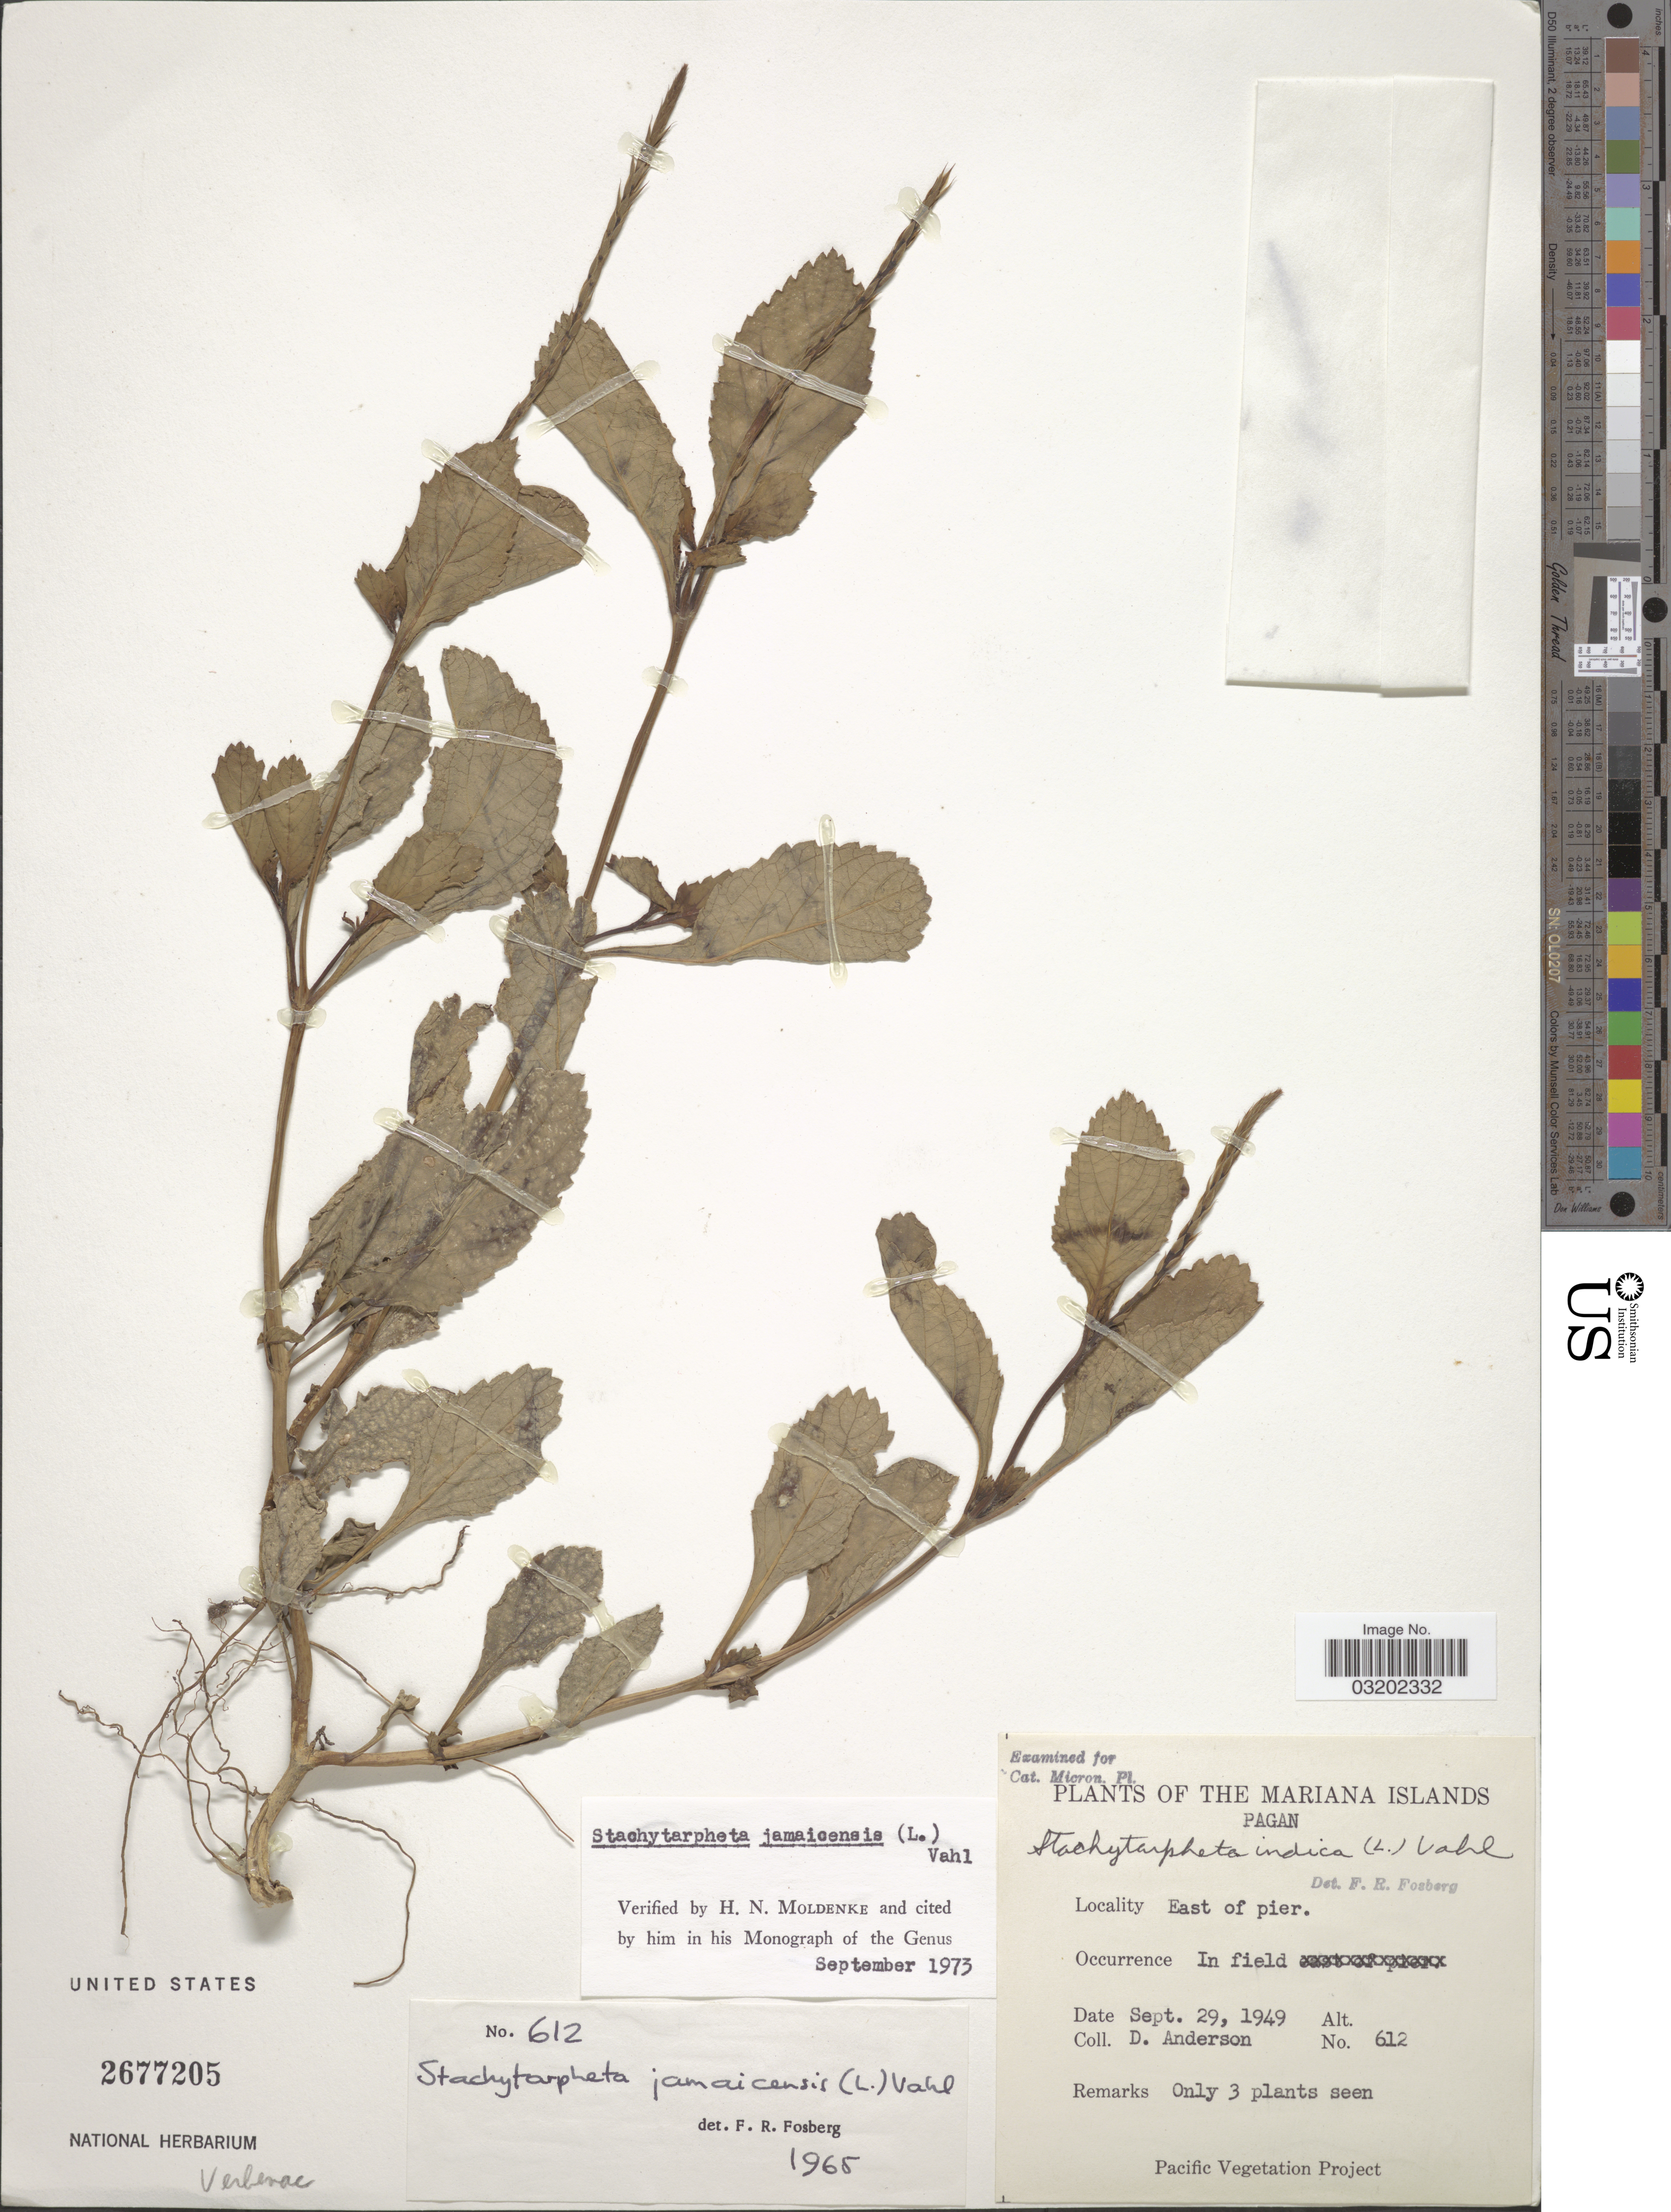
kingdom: Plantae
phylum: Tracheophyta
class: Magnoliopsida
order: Lamiales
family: Verbenaceae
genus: Stachytarpheta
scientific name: Stachytarpheta jamaicensis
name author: (L.) Vahl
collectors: D. Anderson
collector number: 612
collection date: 1949-09-29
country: Northern Mariana Islands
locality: The Mariana Islands, Pagan. East of pier.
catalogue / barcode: US 2677205